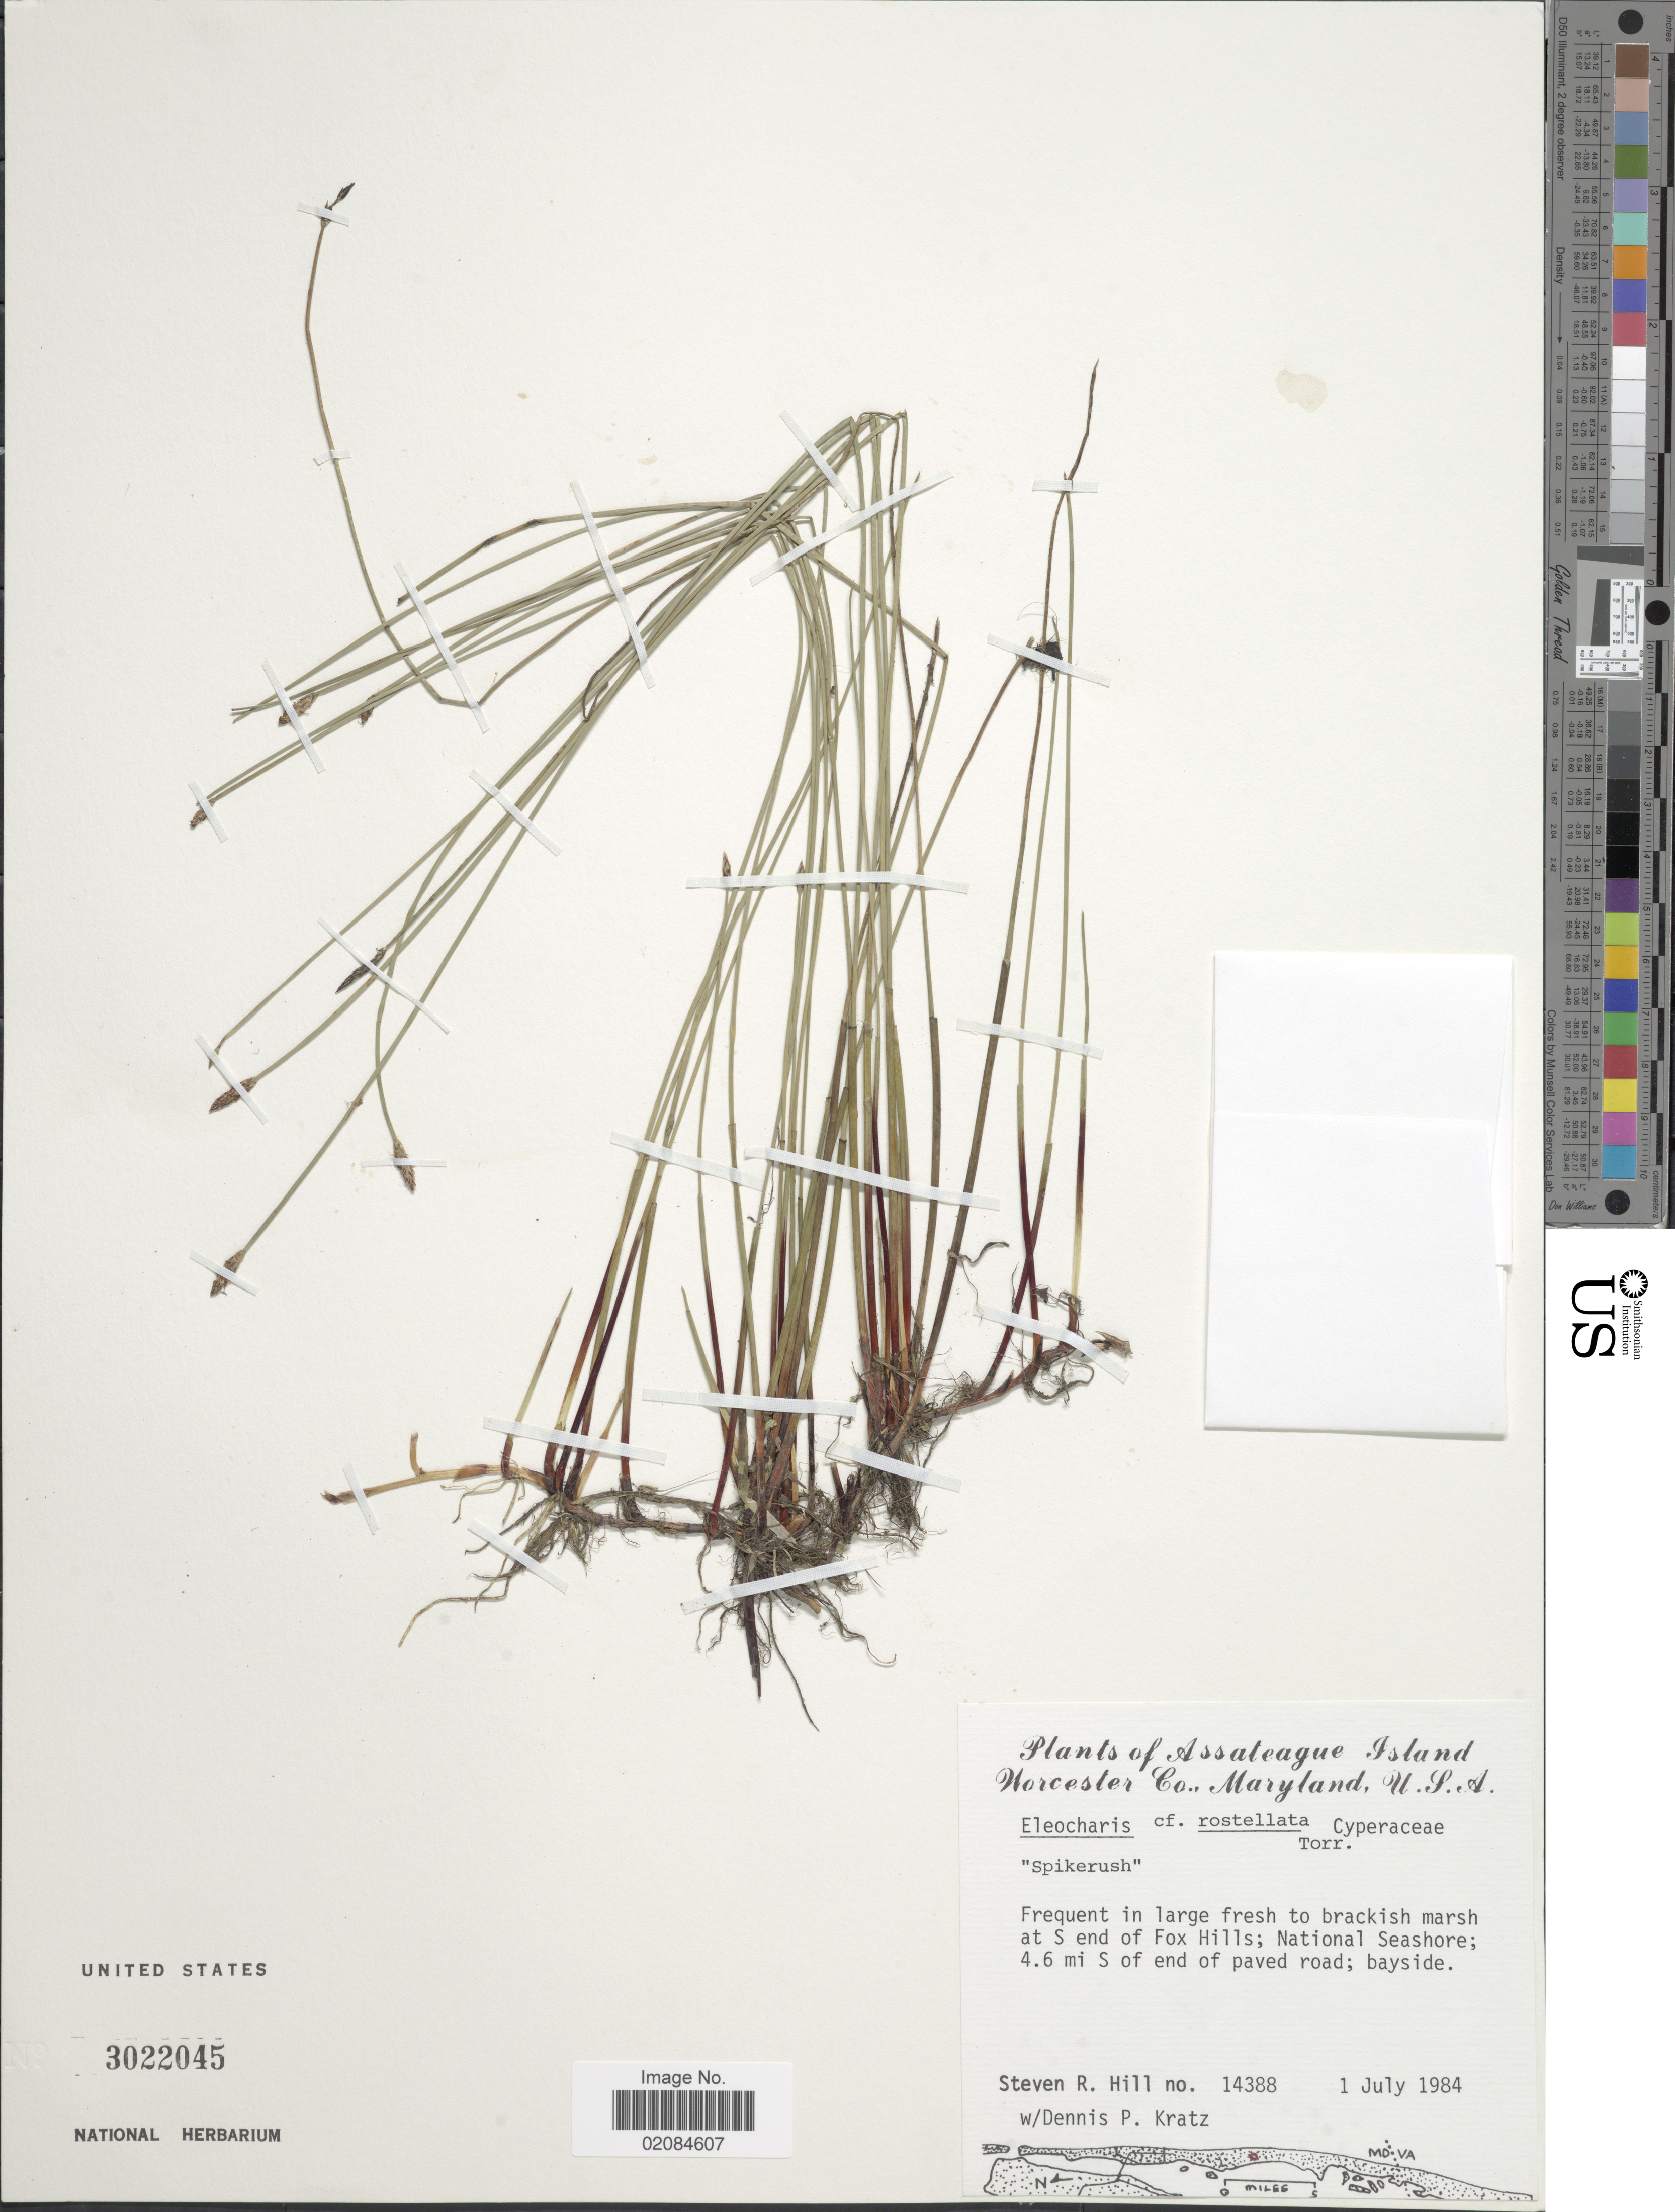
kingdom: Plantae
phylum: Tracheophyta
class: Liliopsida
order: Poales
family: Cyperaceae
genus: Eleocharis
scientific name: Eleocharis rostellata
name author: (Torr.) Torr.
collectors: S. R. Hill & D. Kratz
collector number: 14388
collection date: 1984-07-01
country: United States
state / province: Maryland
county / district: Worcester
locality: Assateague Island Worcester Co., U.S.A. National Seashore; 4.6 mi S of end of paved road; bayside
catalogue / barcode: US 3022045